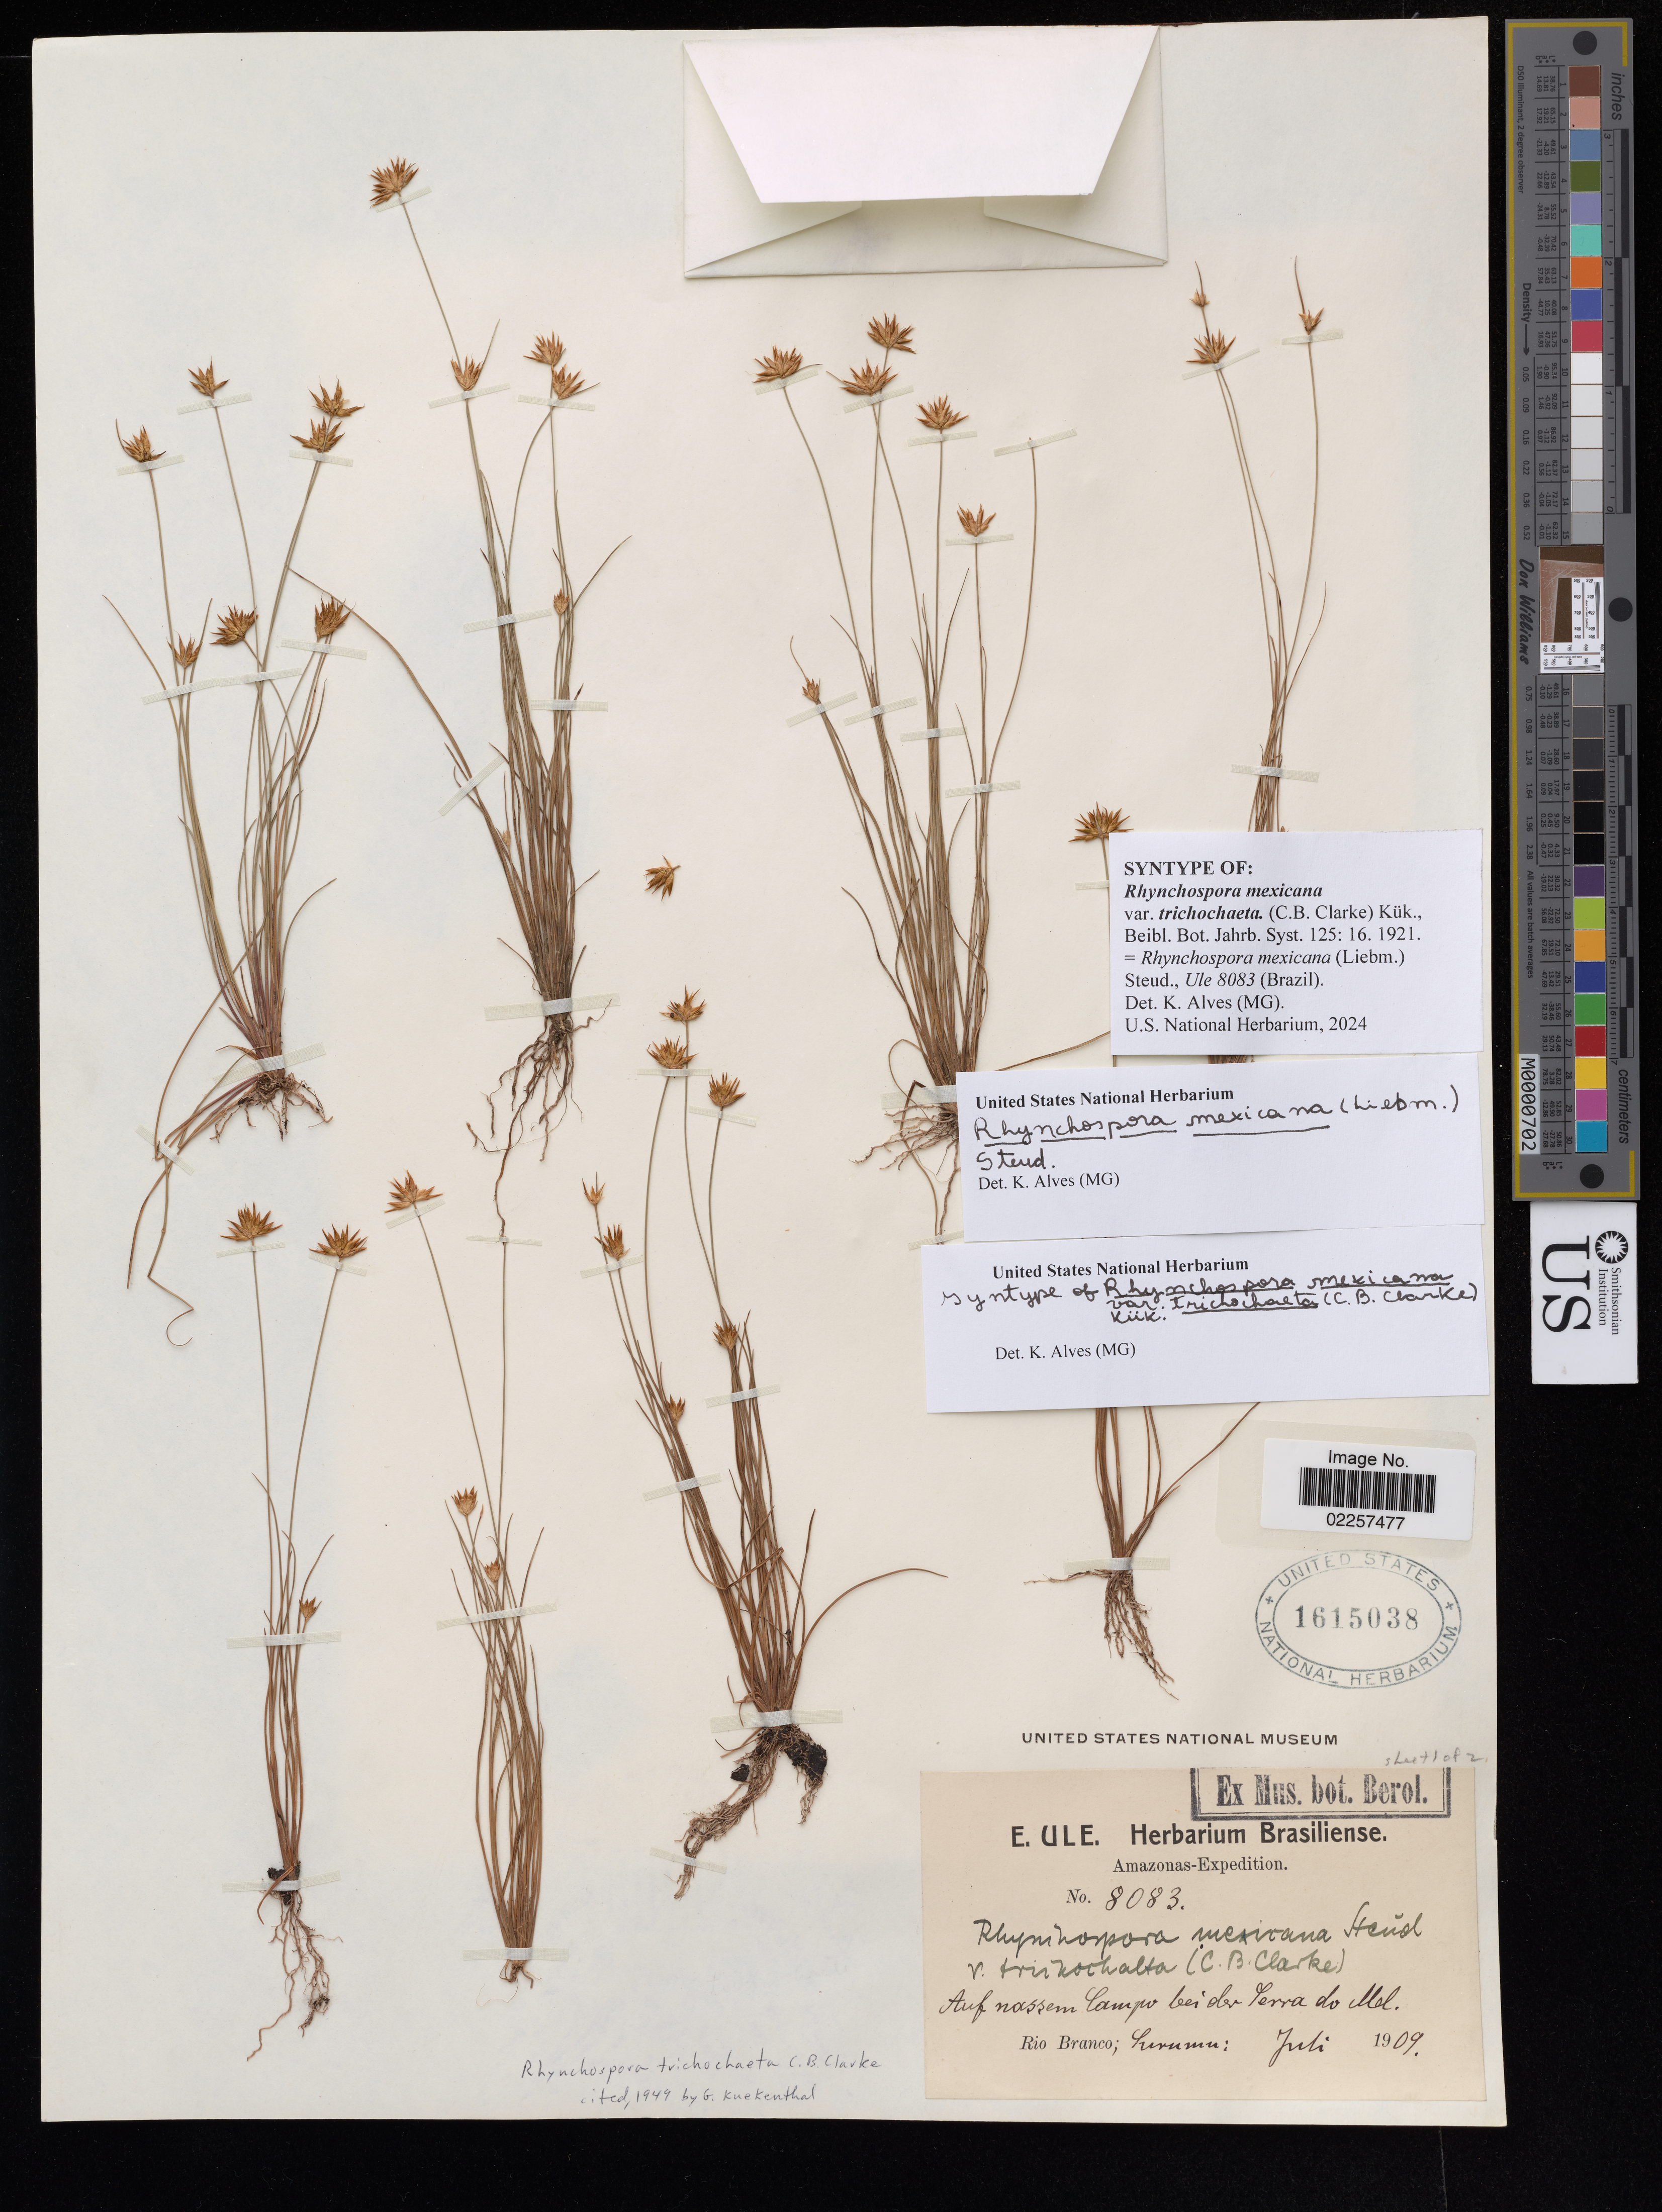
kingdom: Plantae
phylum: Tracheophyta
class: Liliopsida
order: Poales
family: Cyperaceae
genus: Rhynchospora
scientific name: Rhynchospora mexicana var. trichochaeta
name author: (C.B. Clarke) Kük.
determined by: Alves, K.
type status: Syntype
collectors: E. H. Ule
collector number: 8083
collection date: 1909-07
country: Brazil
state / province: Rio Grande do Norte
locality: Auf nassem Campo bei der Serra do Mel, Rio Branco, Surumu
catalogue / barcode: US 1615038